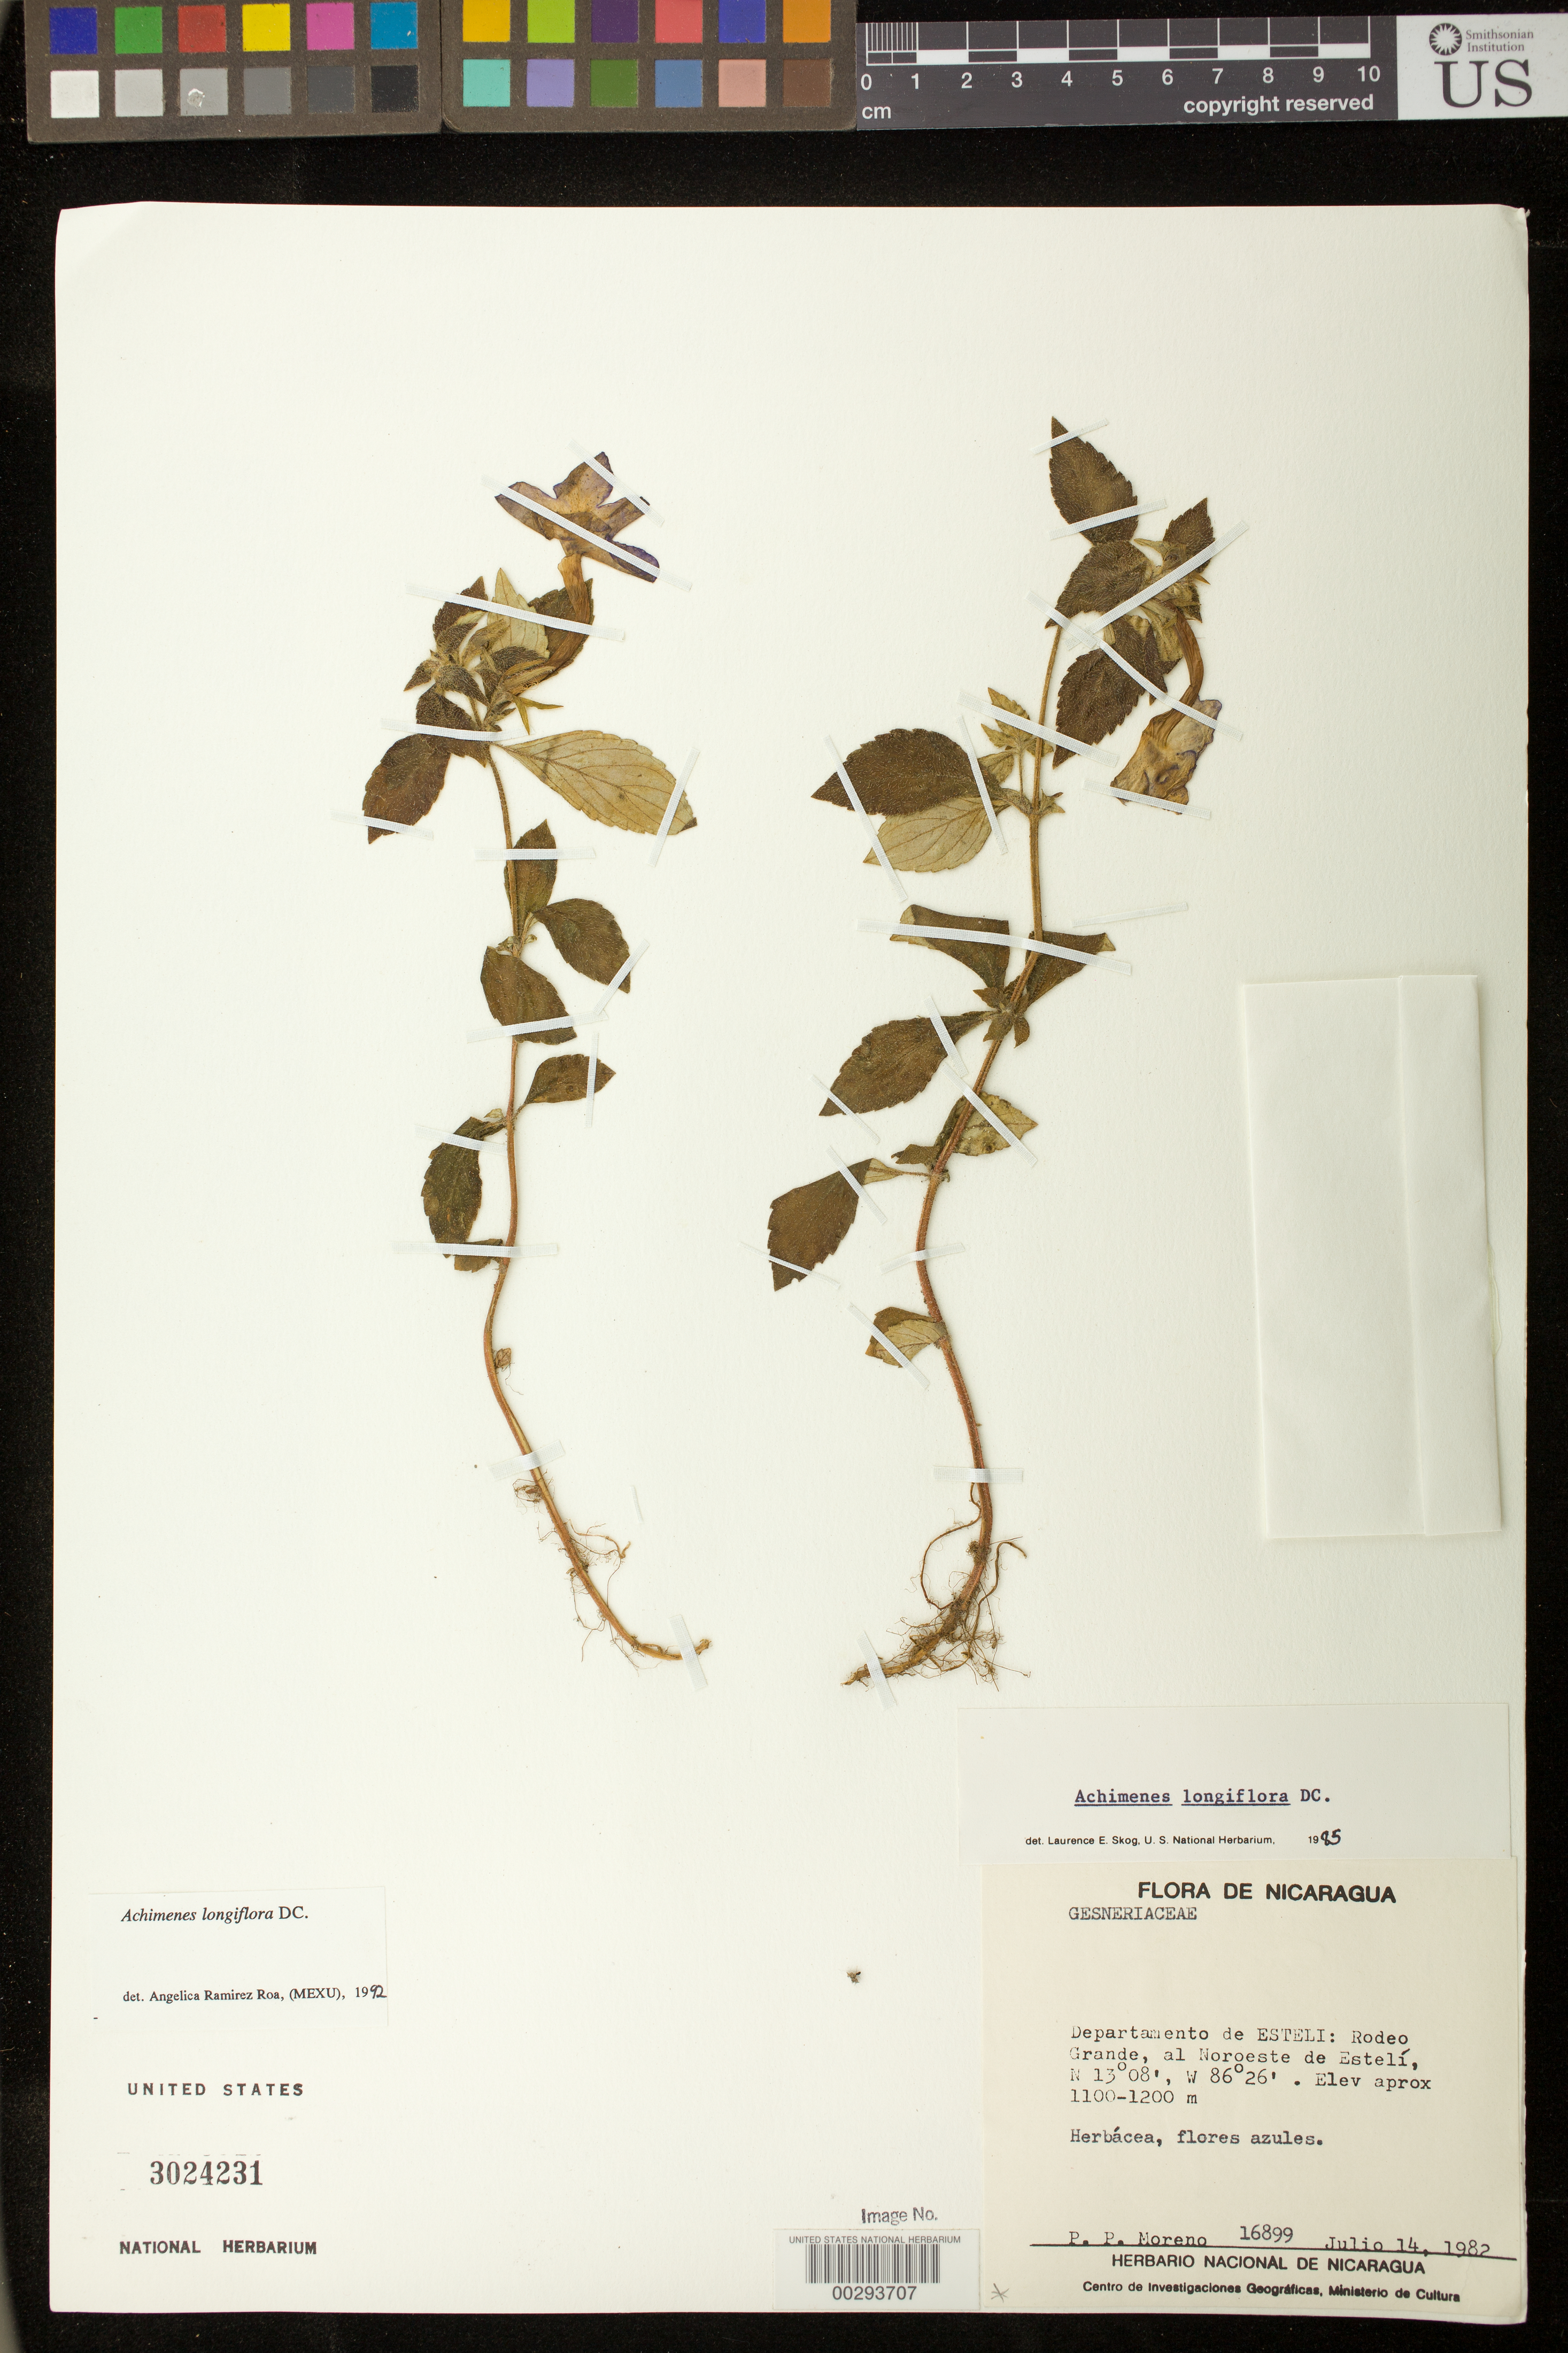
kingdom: Plantae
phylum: Tracheophyta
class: Magnoliopsida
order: Lamiales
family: Gesneriaceae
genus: Achimenes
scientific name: Achimenes longiflora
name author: DC.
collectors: P. Moreno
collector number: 16899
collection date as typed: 14 Jul 1982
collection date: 1982-07-14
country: Nicaragua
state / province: Esteli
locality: Rodeo Grande, NW of Esteli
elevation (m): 1100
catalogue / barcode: US 3024231